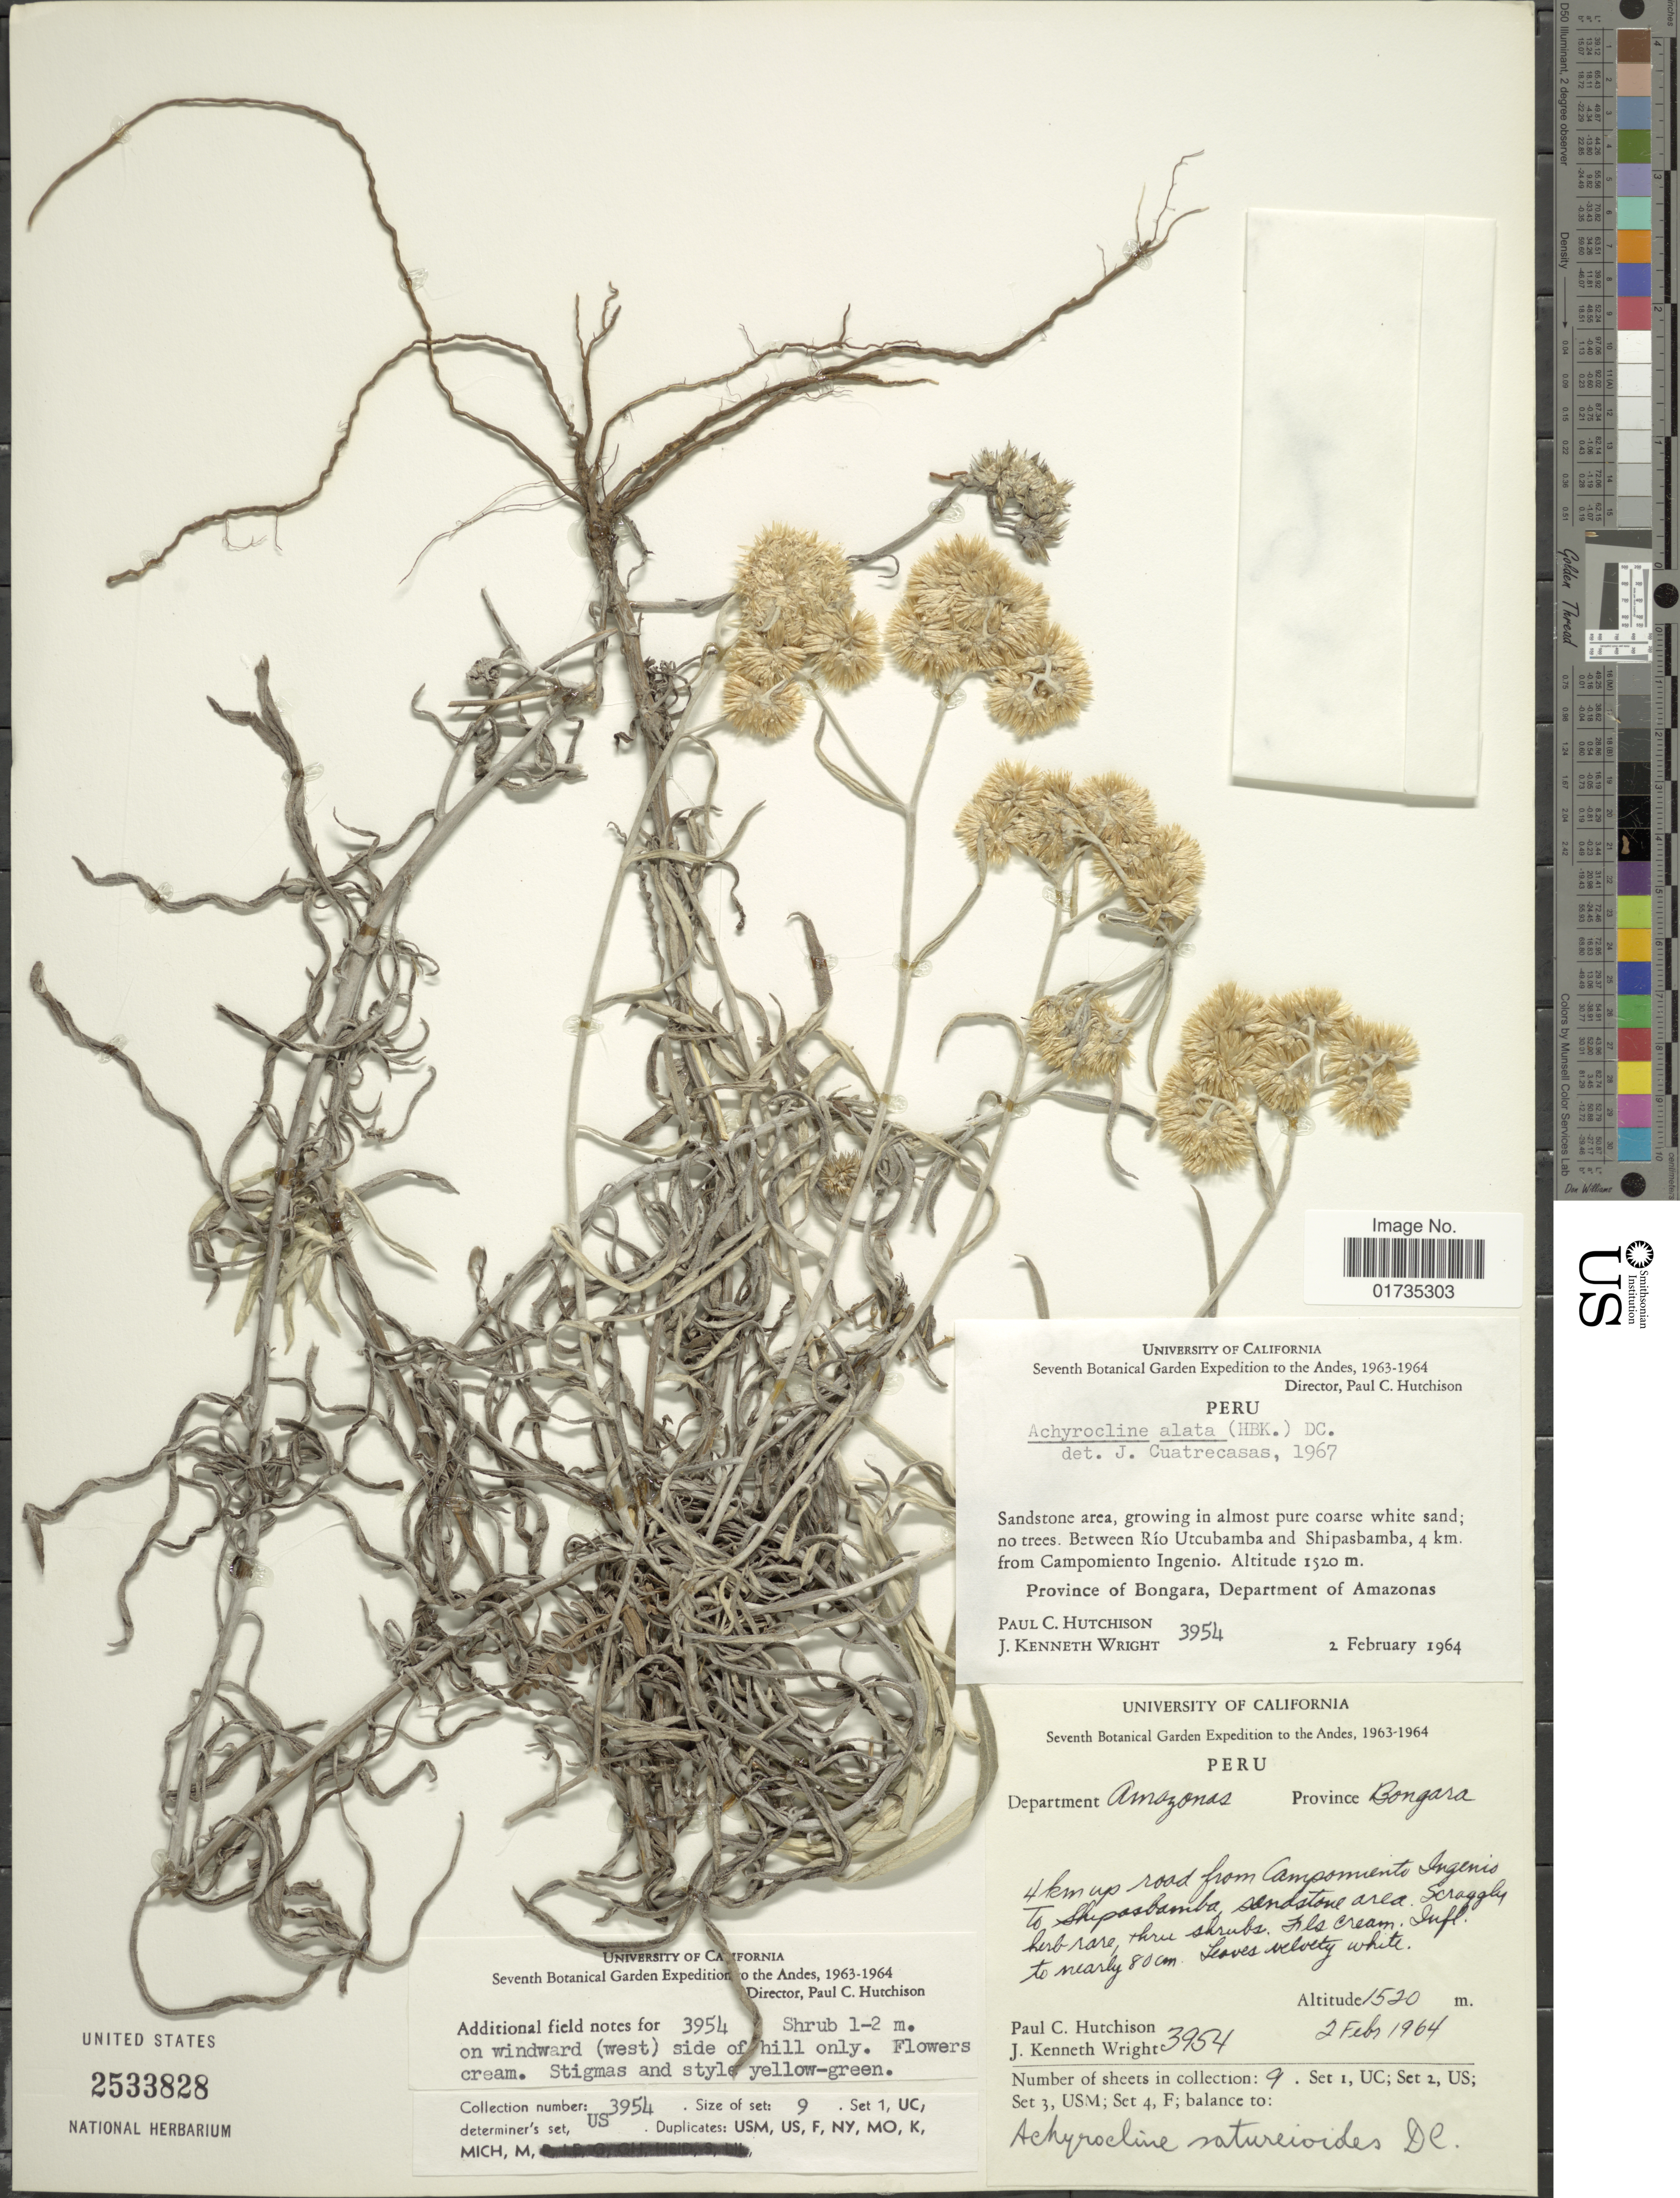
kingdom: Plantae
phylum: Tracheophyta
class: Magnoliopsida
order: Asterales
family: Asteraceae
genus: Achyrocline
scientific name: Achyrocline alata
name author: (Kunth) DC.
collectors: P. C. Hutchison & J. K. Wright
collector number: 3954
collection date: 1964-02-02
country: Peru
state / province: Amazonas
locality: Departament Amazonas, Province Bongara. 4 km up road from Campomiento ingenis to Shipasbamba sandstone area. Between Rio Utcubamba and Shipasbamba, 4 km. from Campomiento Ingenio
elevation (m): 1520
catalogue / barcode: US 2533828